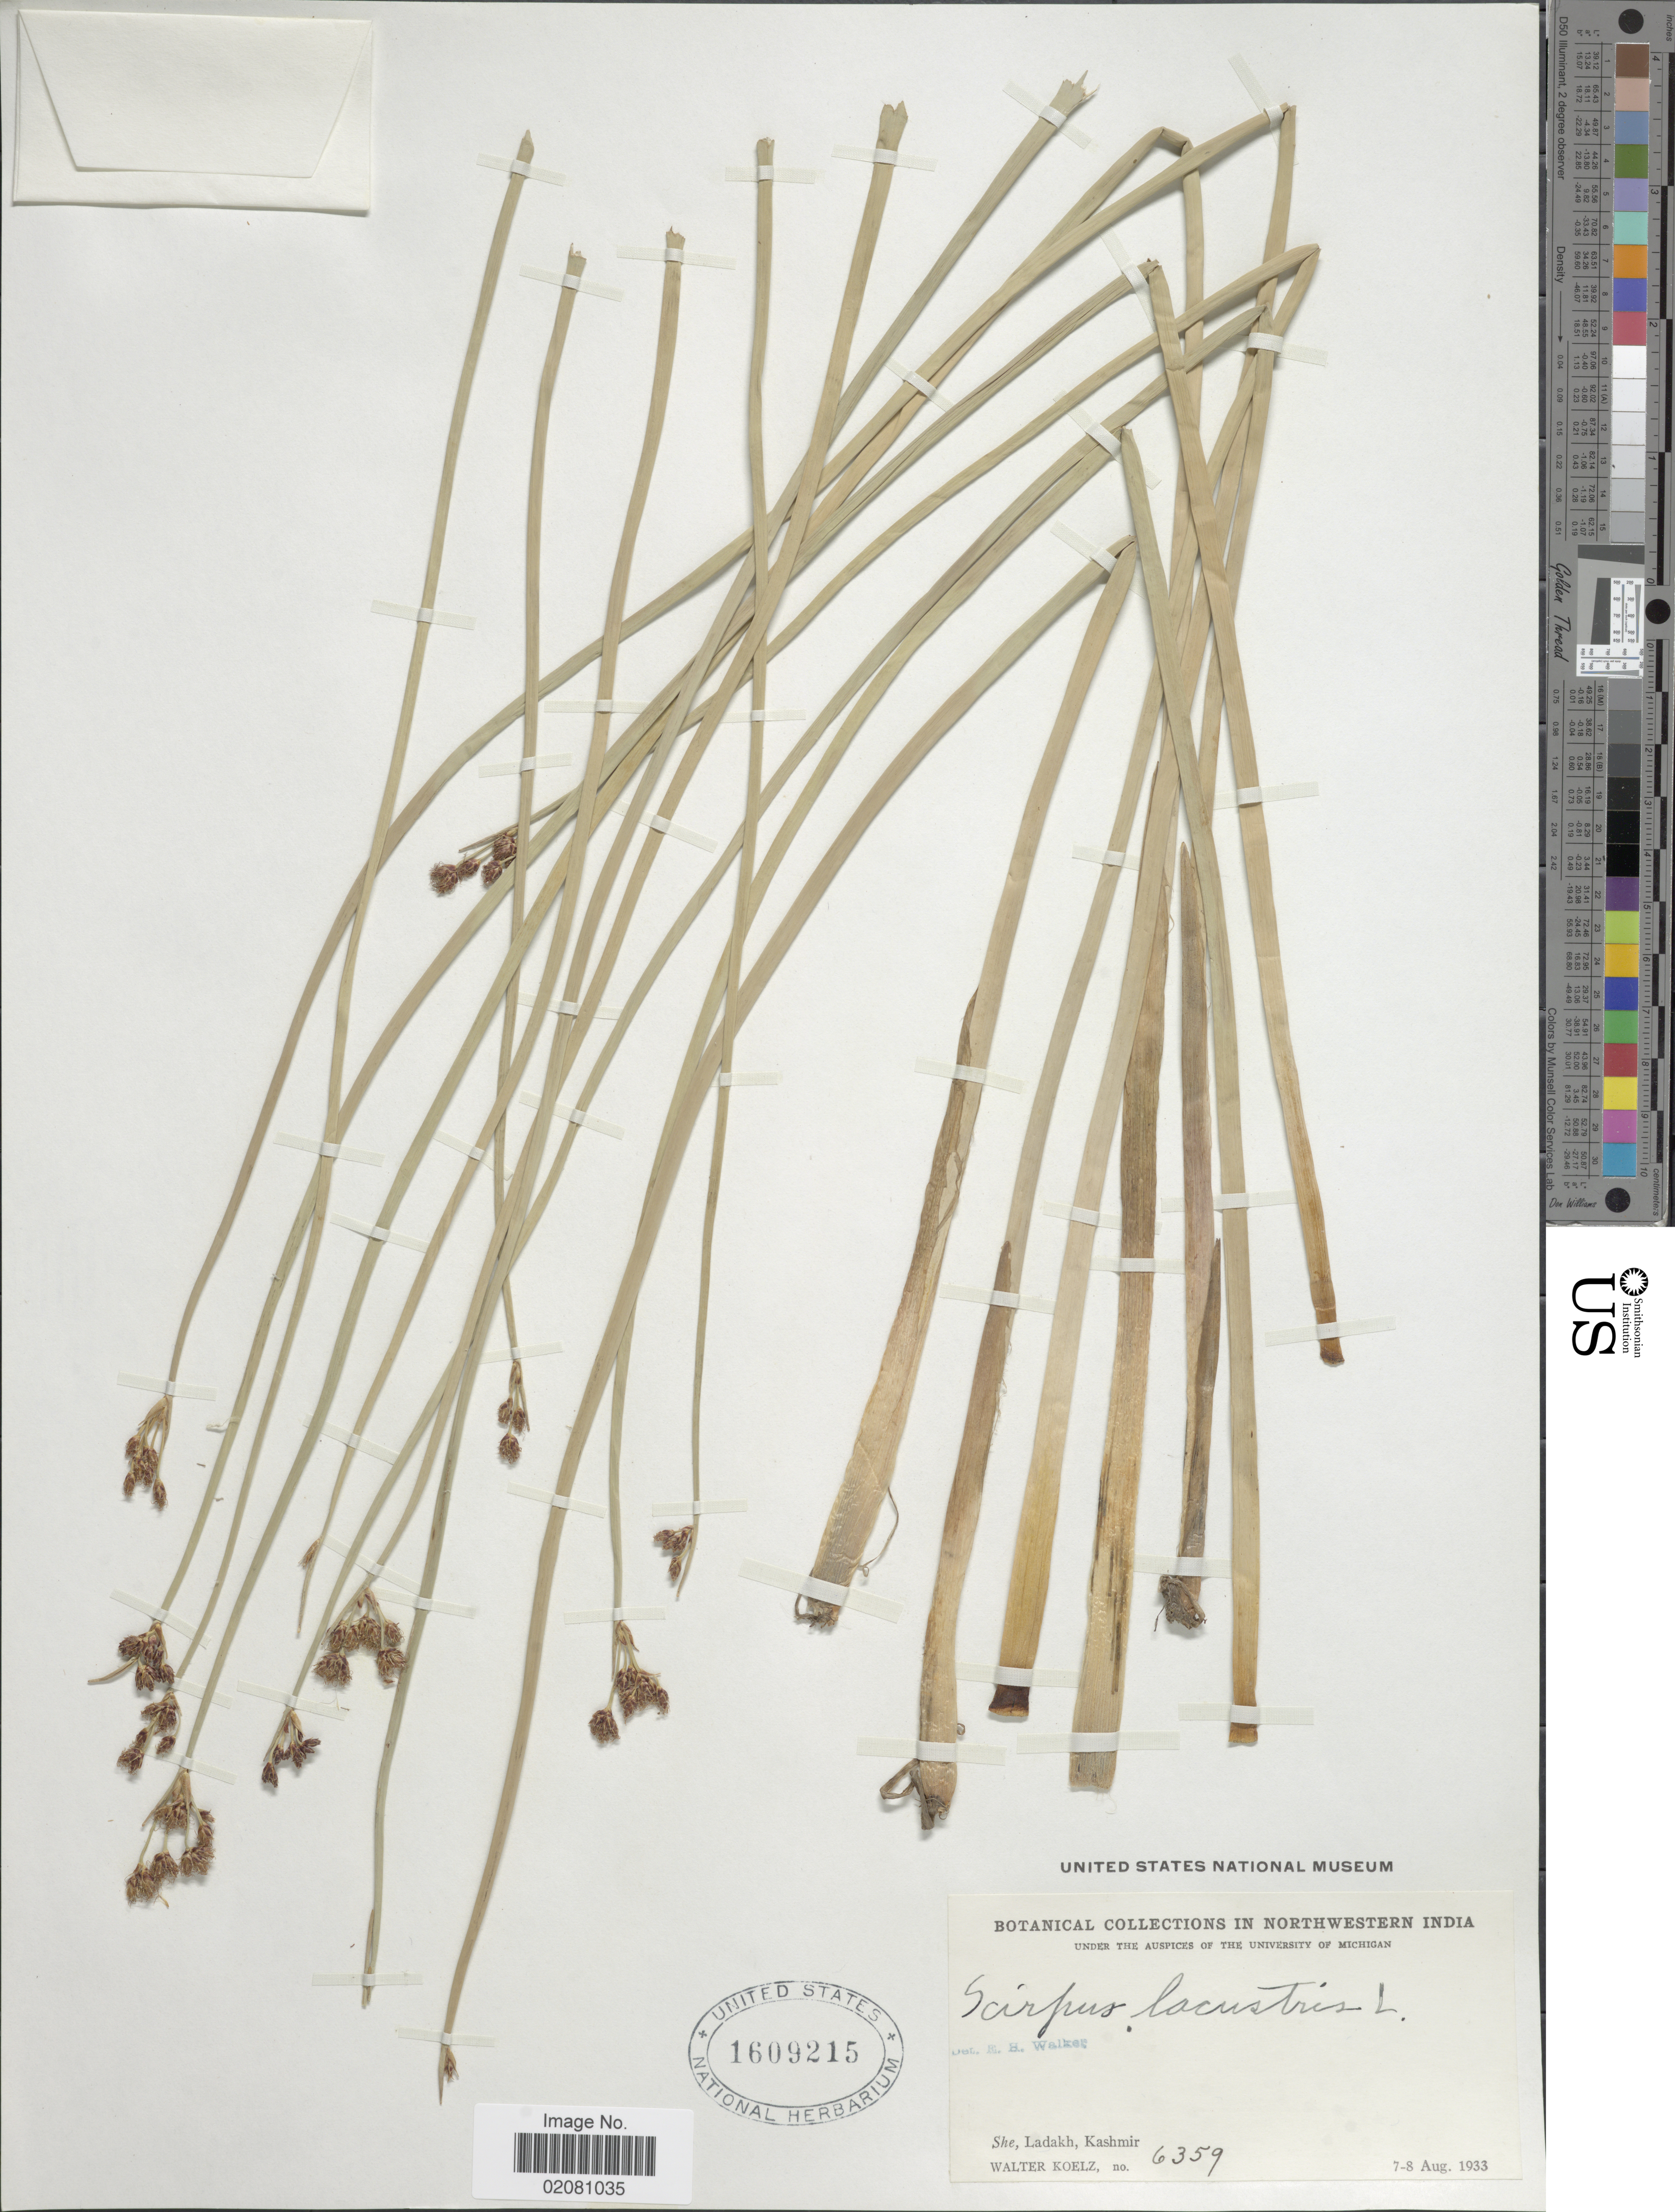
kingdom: Plantae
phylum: Tracheophyta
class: Liliopsida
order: Poales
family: Cyperaceae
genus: Schoenoplectus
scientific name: Schoenoplectus lacustris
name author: (L.) Palla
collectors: W. N. Koelz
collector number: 65359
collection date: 1933-08-07/1933-08-08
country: India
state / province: Jammu and Kashmir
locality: She, Ladakh, Kashmir.Northwestern India.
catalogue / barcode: US 1609215